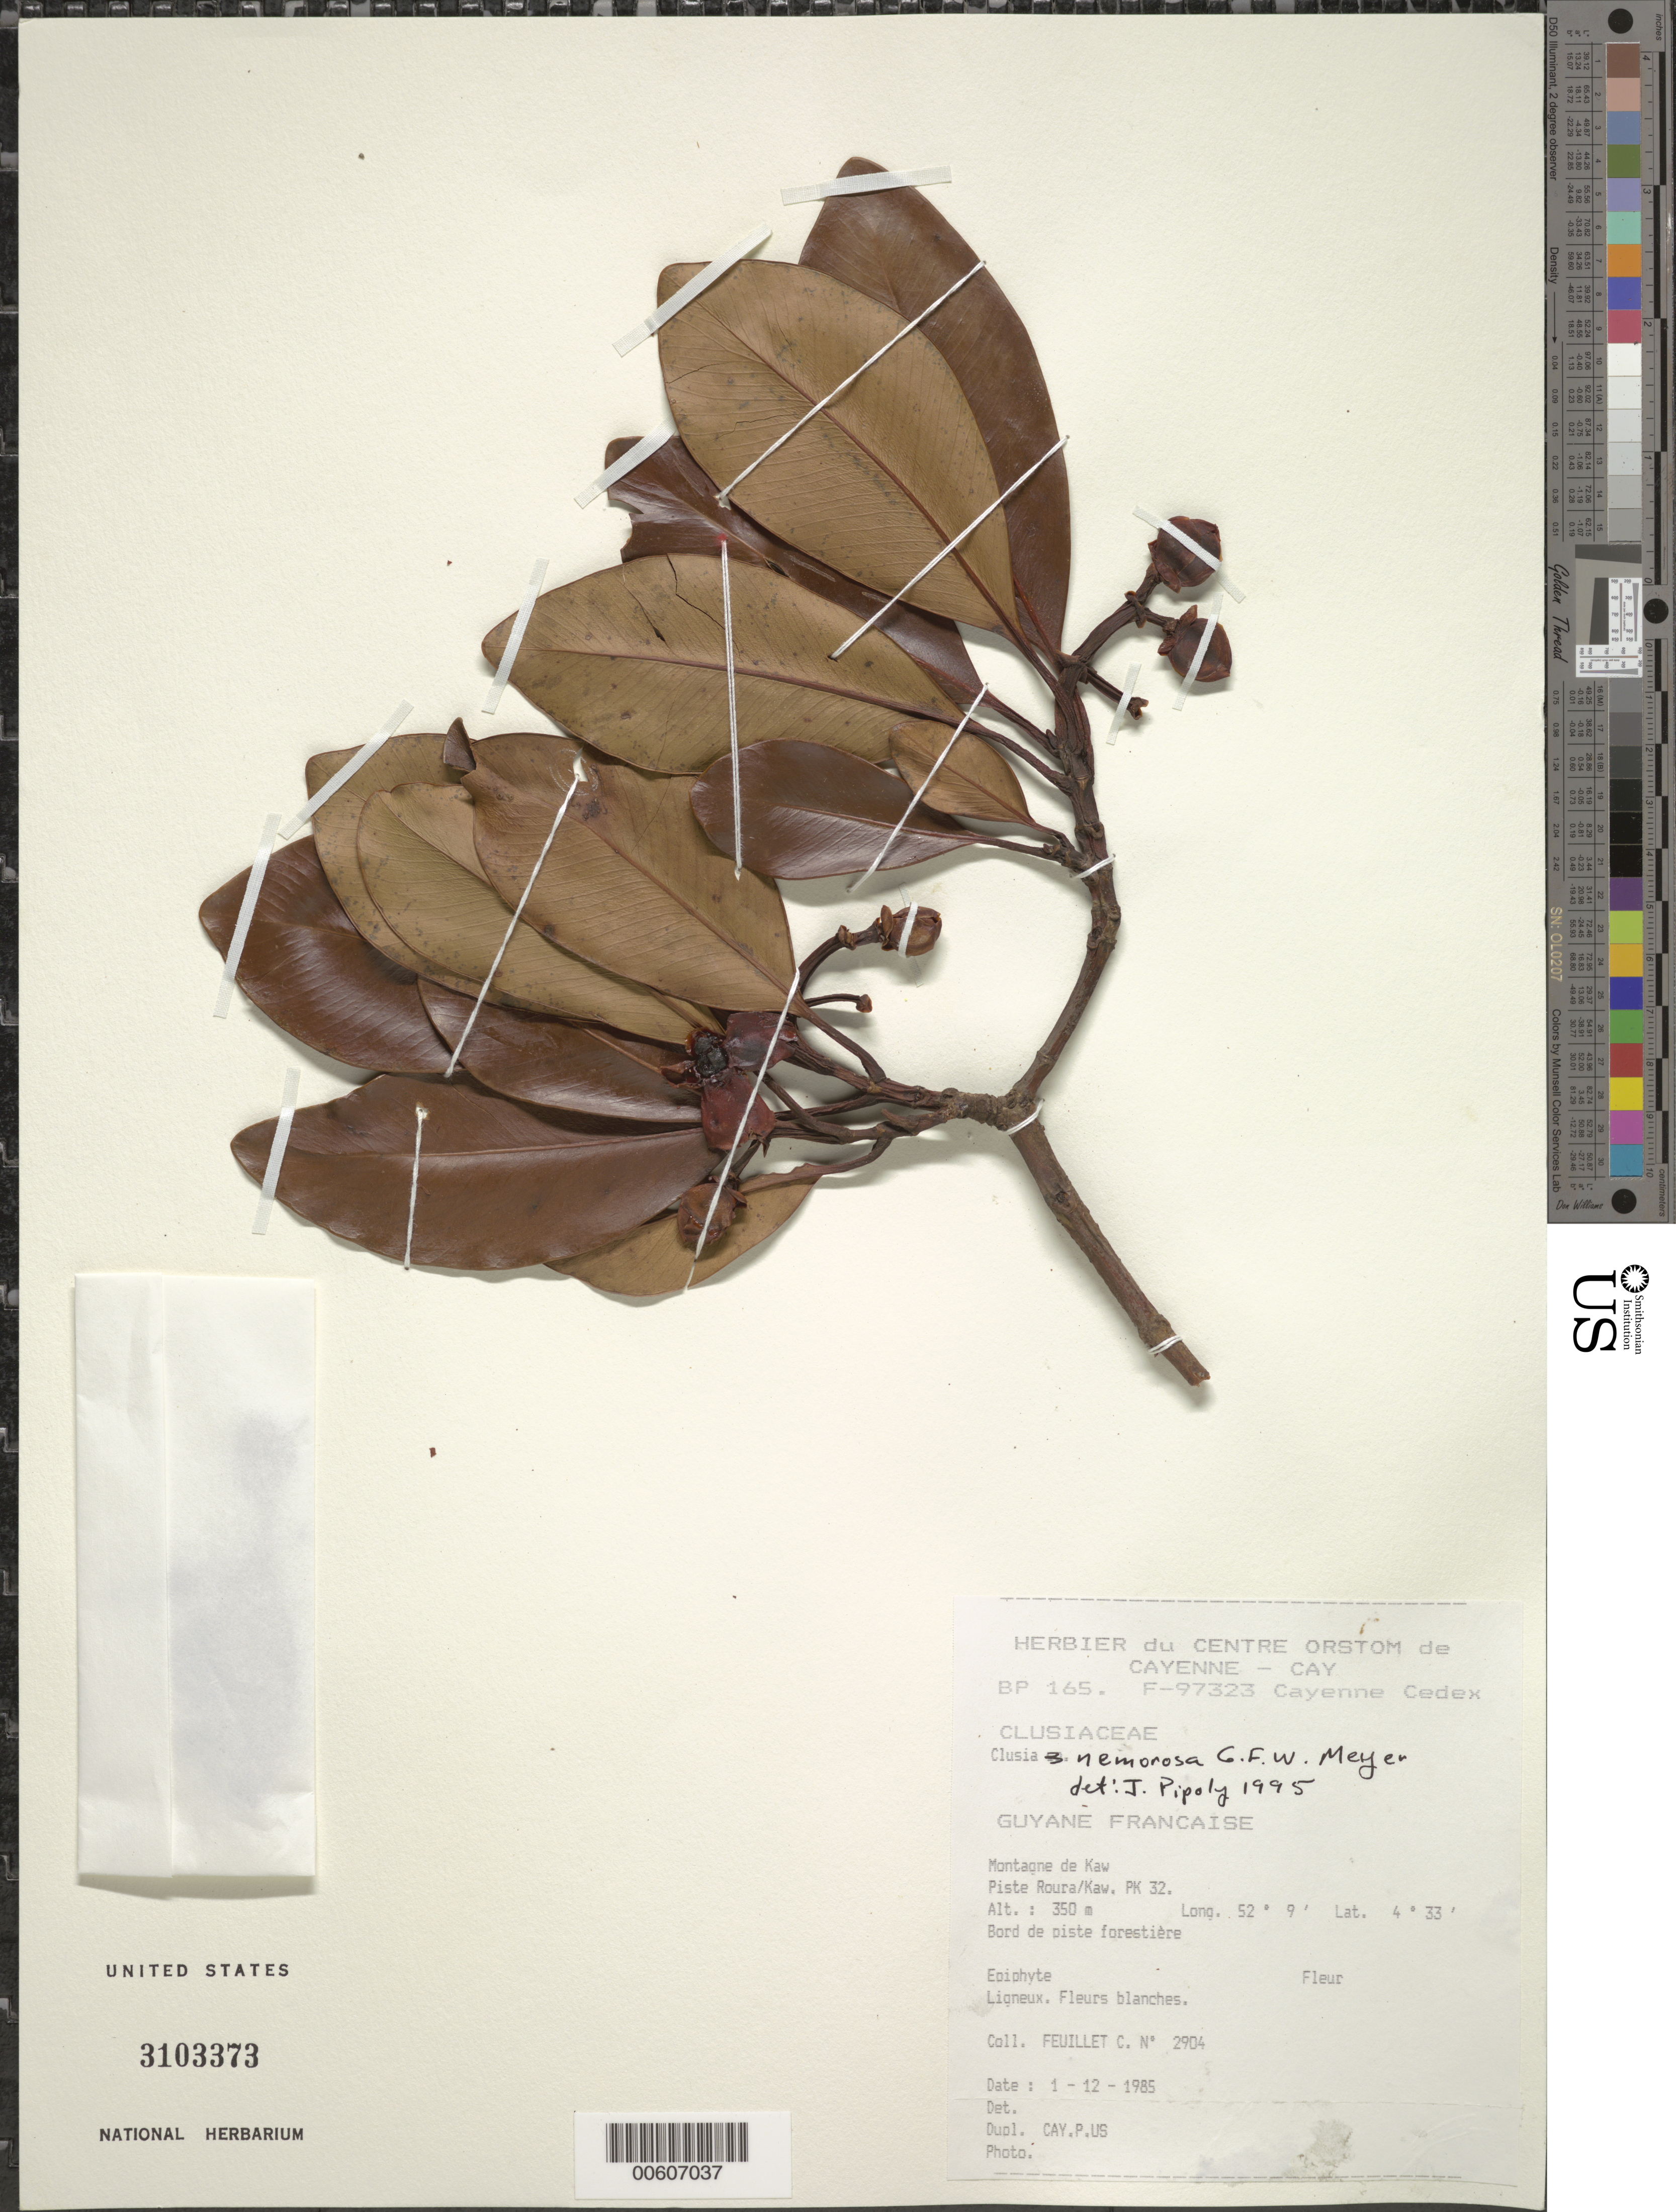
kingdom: Plantae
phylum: Tracheophyta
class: Magnoliopsida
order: Malpighiales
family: Clusiaceae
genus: Clusia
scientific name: Clusia nemorosa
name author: G. Mey.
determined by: Pipoly, J. J., III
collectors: C. Feuillet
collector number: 2904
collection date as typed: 1-Dec-85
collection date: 1985-12-01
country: French Guiana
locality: Montagne de Kaw. Piste Roura / Kaw PK 32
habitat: Bord de piste forestiere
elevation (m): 350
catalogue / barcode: US 3103373